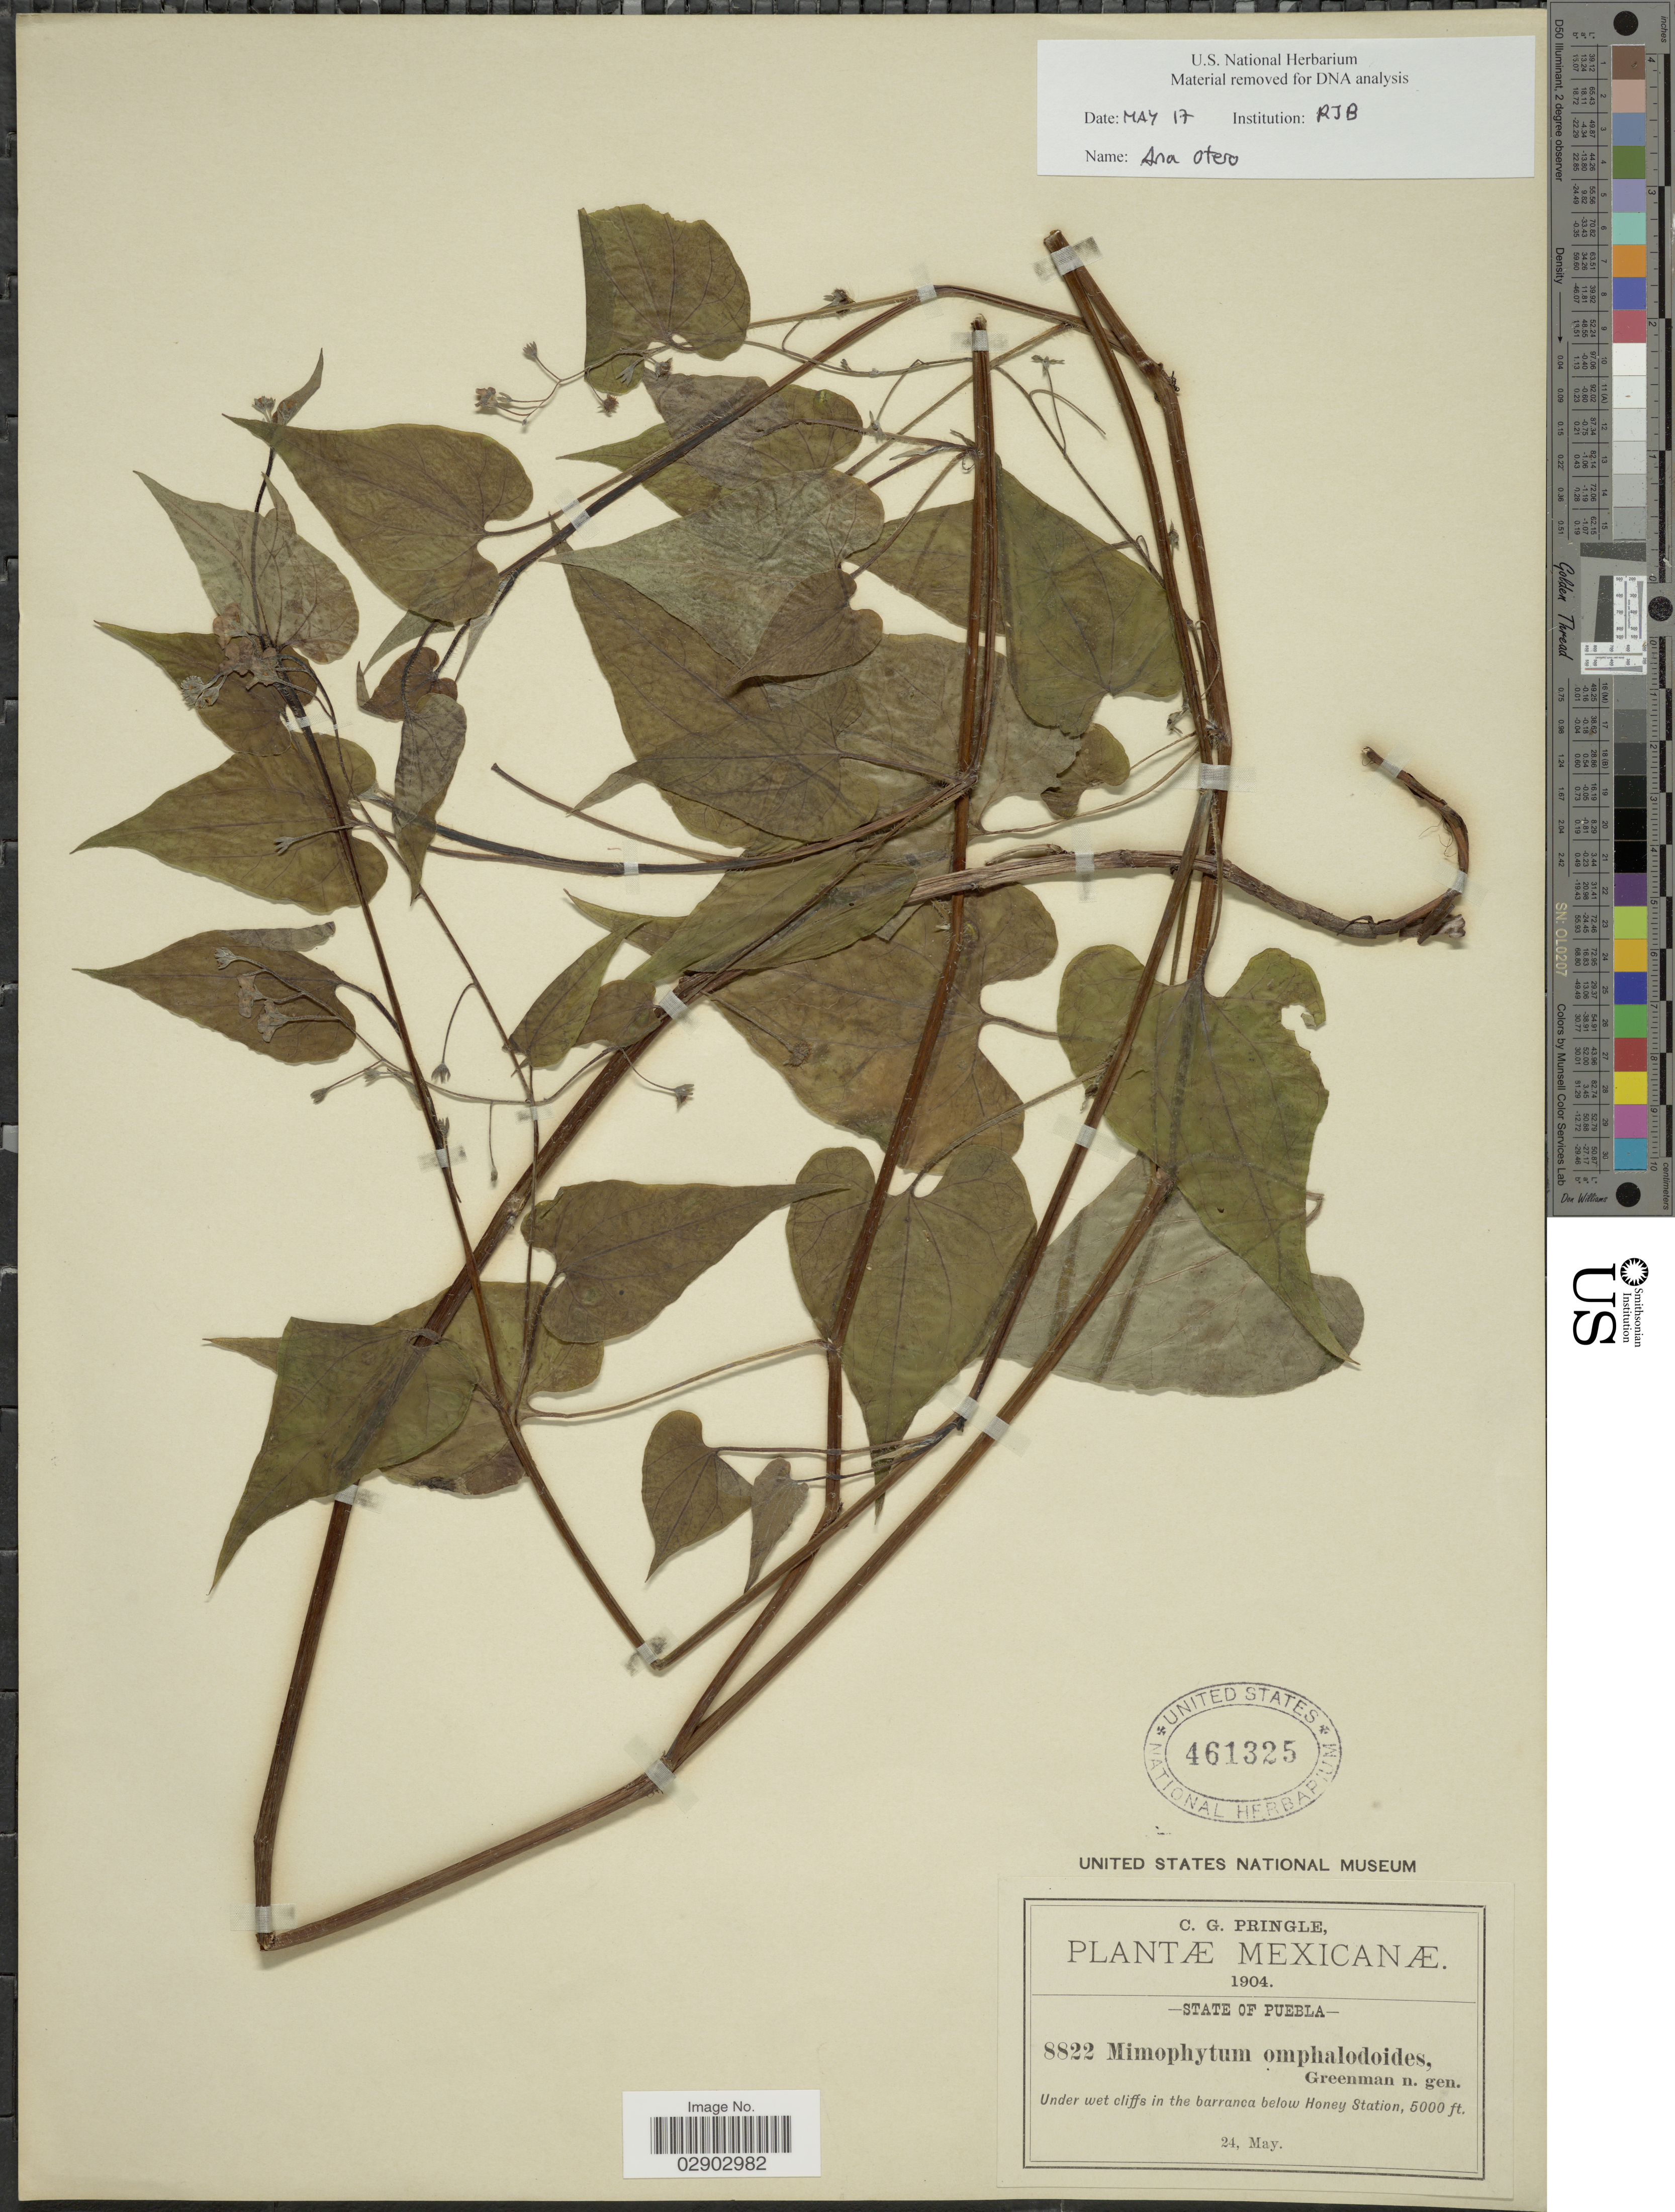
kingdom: Plantae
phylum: Tracheophyta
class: Magnoliopsida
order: Boraginales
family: Boraginaceae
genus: Mimophytum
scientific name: Mimophytum omphalodoides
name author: Greenm.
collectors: C. G. Pringle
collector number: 8822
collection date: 1904-05-24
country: Mexico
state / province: Puebla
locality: Under wet cliffs in the barrancas below Honey Station.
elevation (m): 1524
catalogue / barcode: US 461325